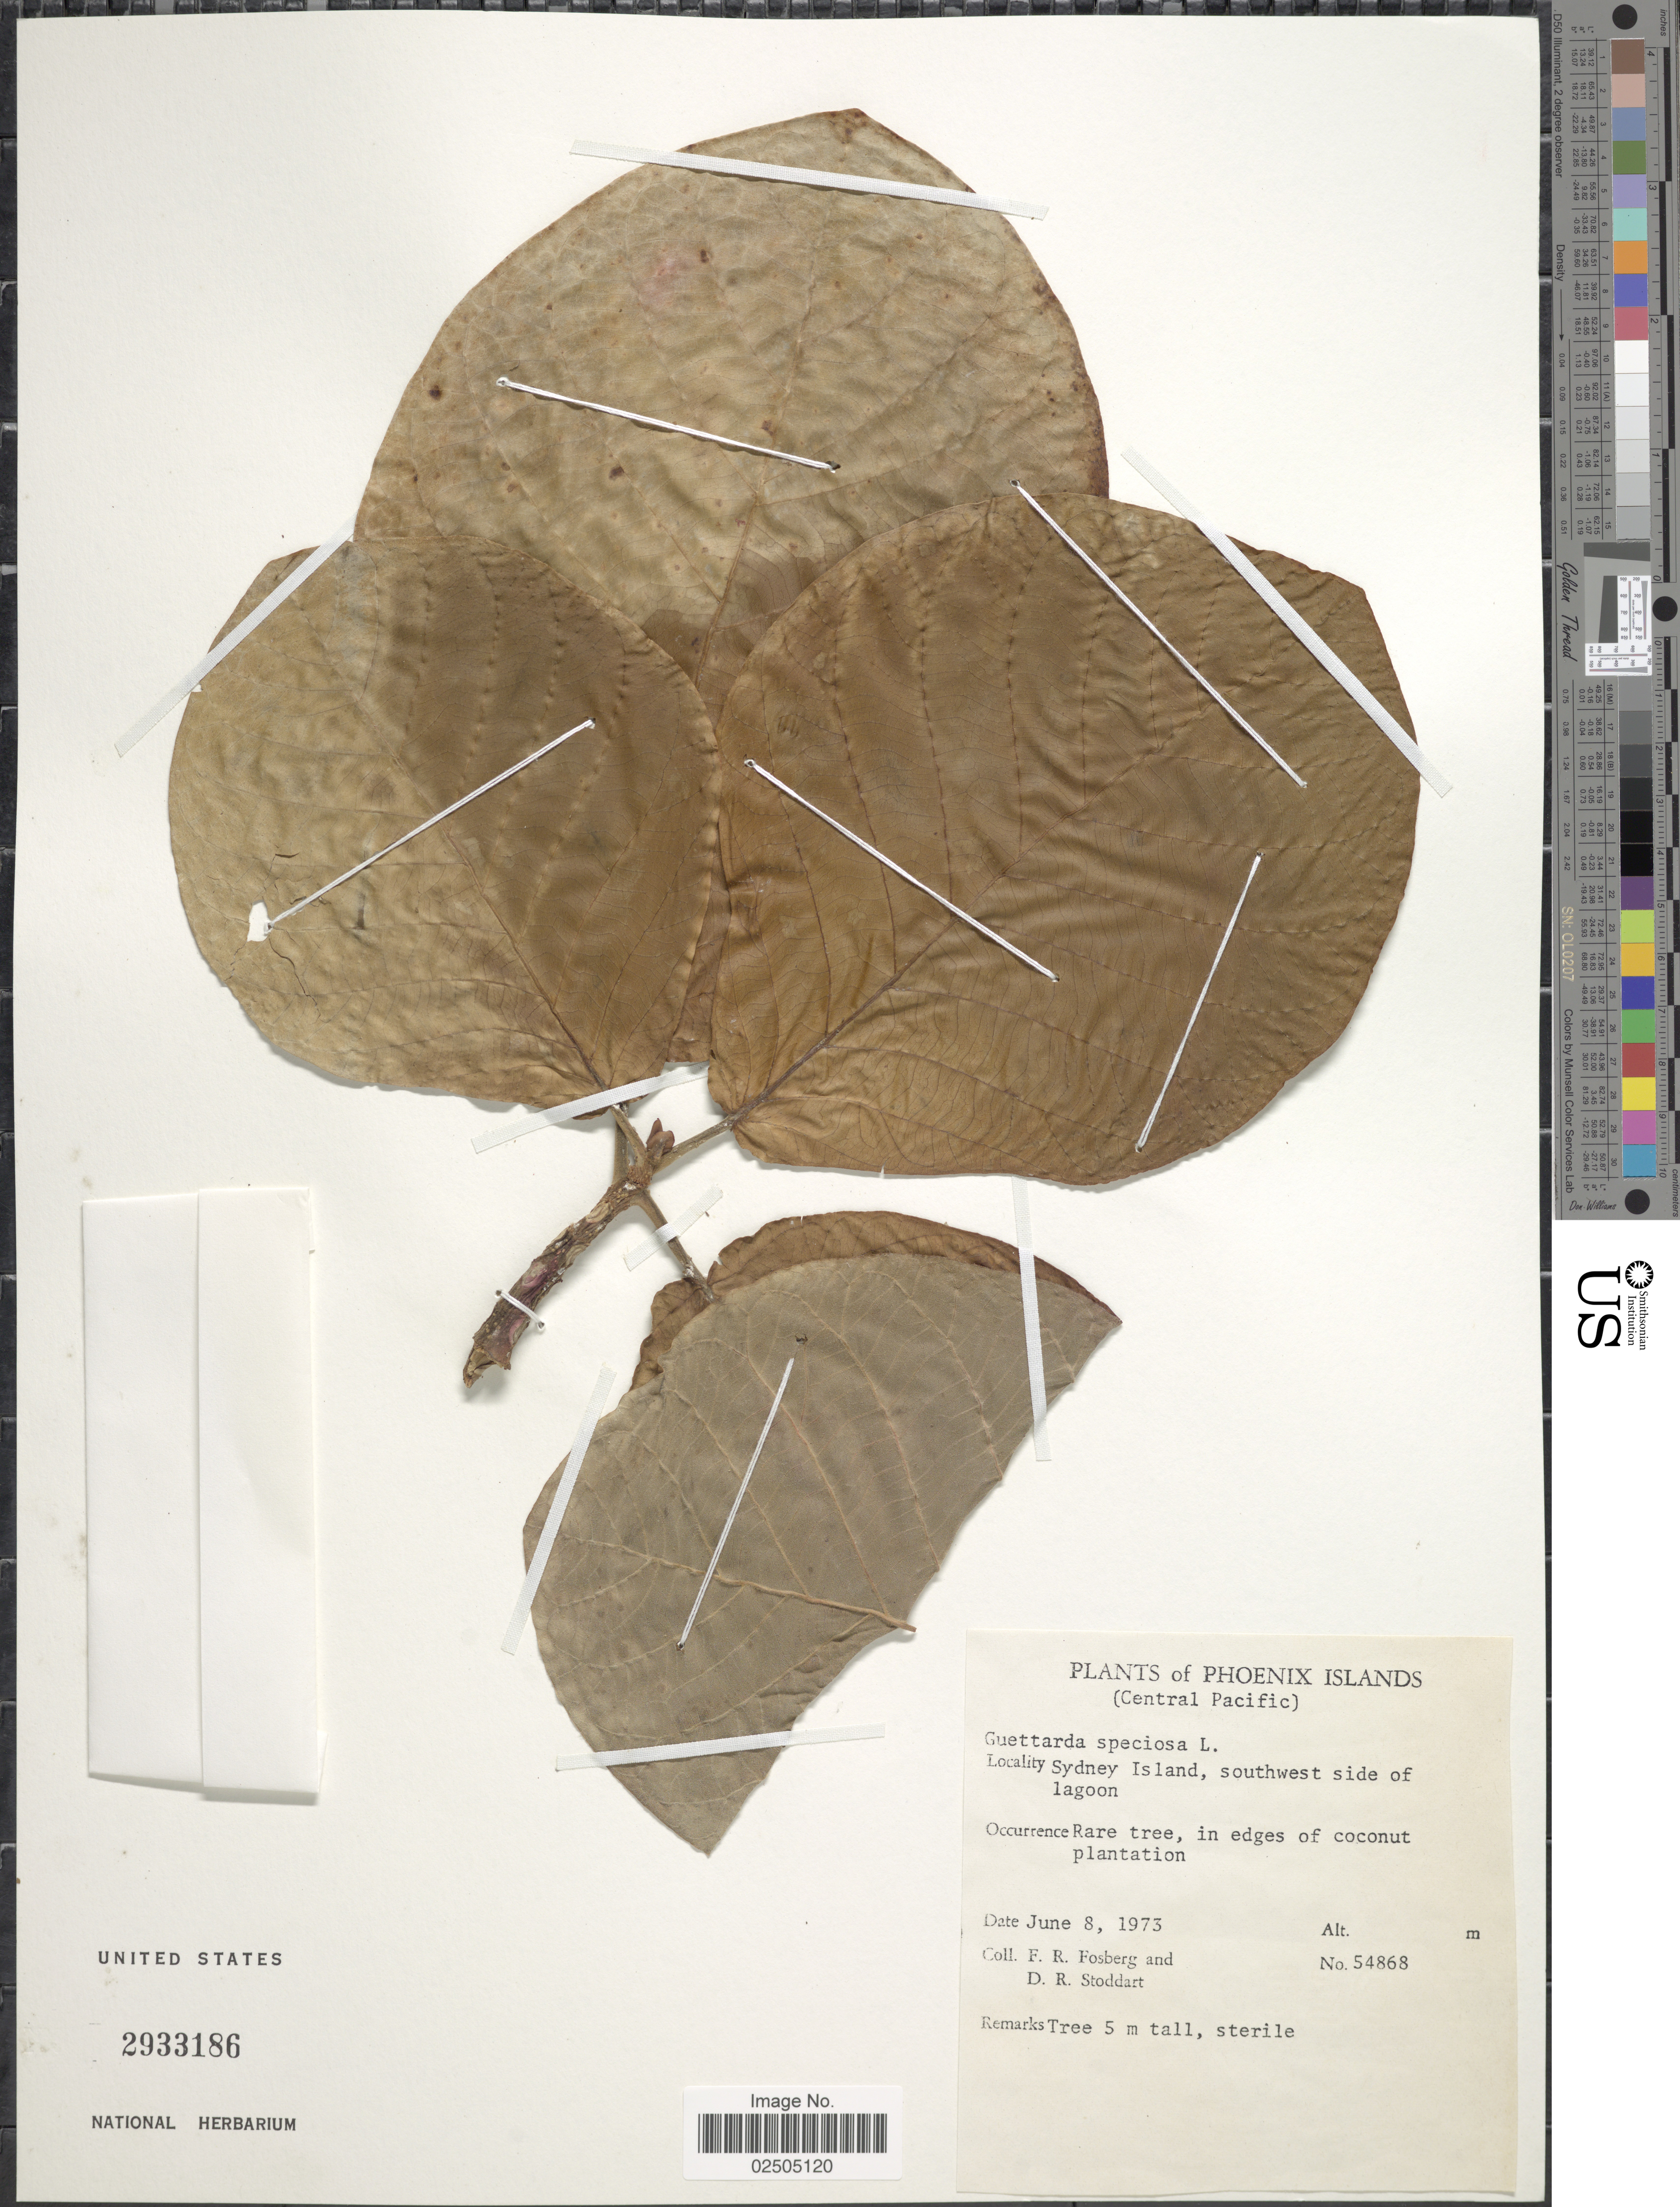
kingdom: Plantae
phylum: Tracheophyta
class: Magnoliopsida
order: Gentianales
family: Rubiaceae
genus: Guettarda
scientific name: Guettarda speciosa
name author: L.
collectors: F. R. Fosberg & D. R. Stoddart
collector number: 54868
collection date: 1973-06-08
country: Kiribati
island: Manra [Sydney] Island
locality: Phoenix Islands, (Central Pacific), Sydney Island, southwest side of lagoon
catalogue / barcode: US 2933186